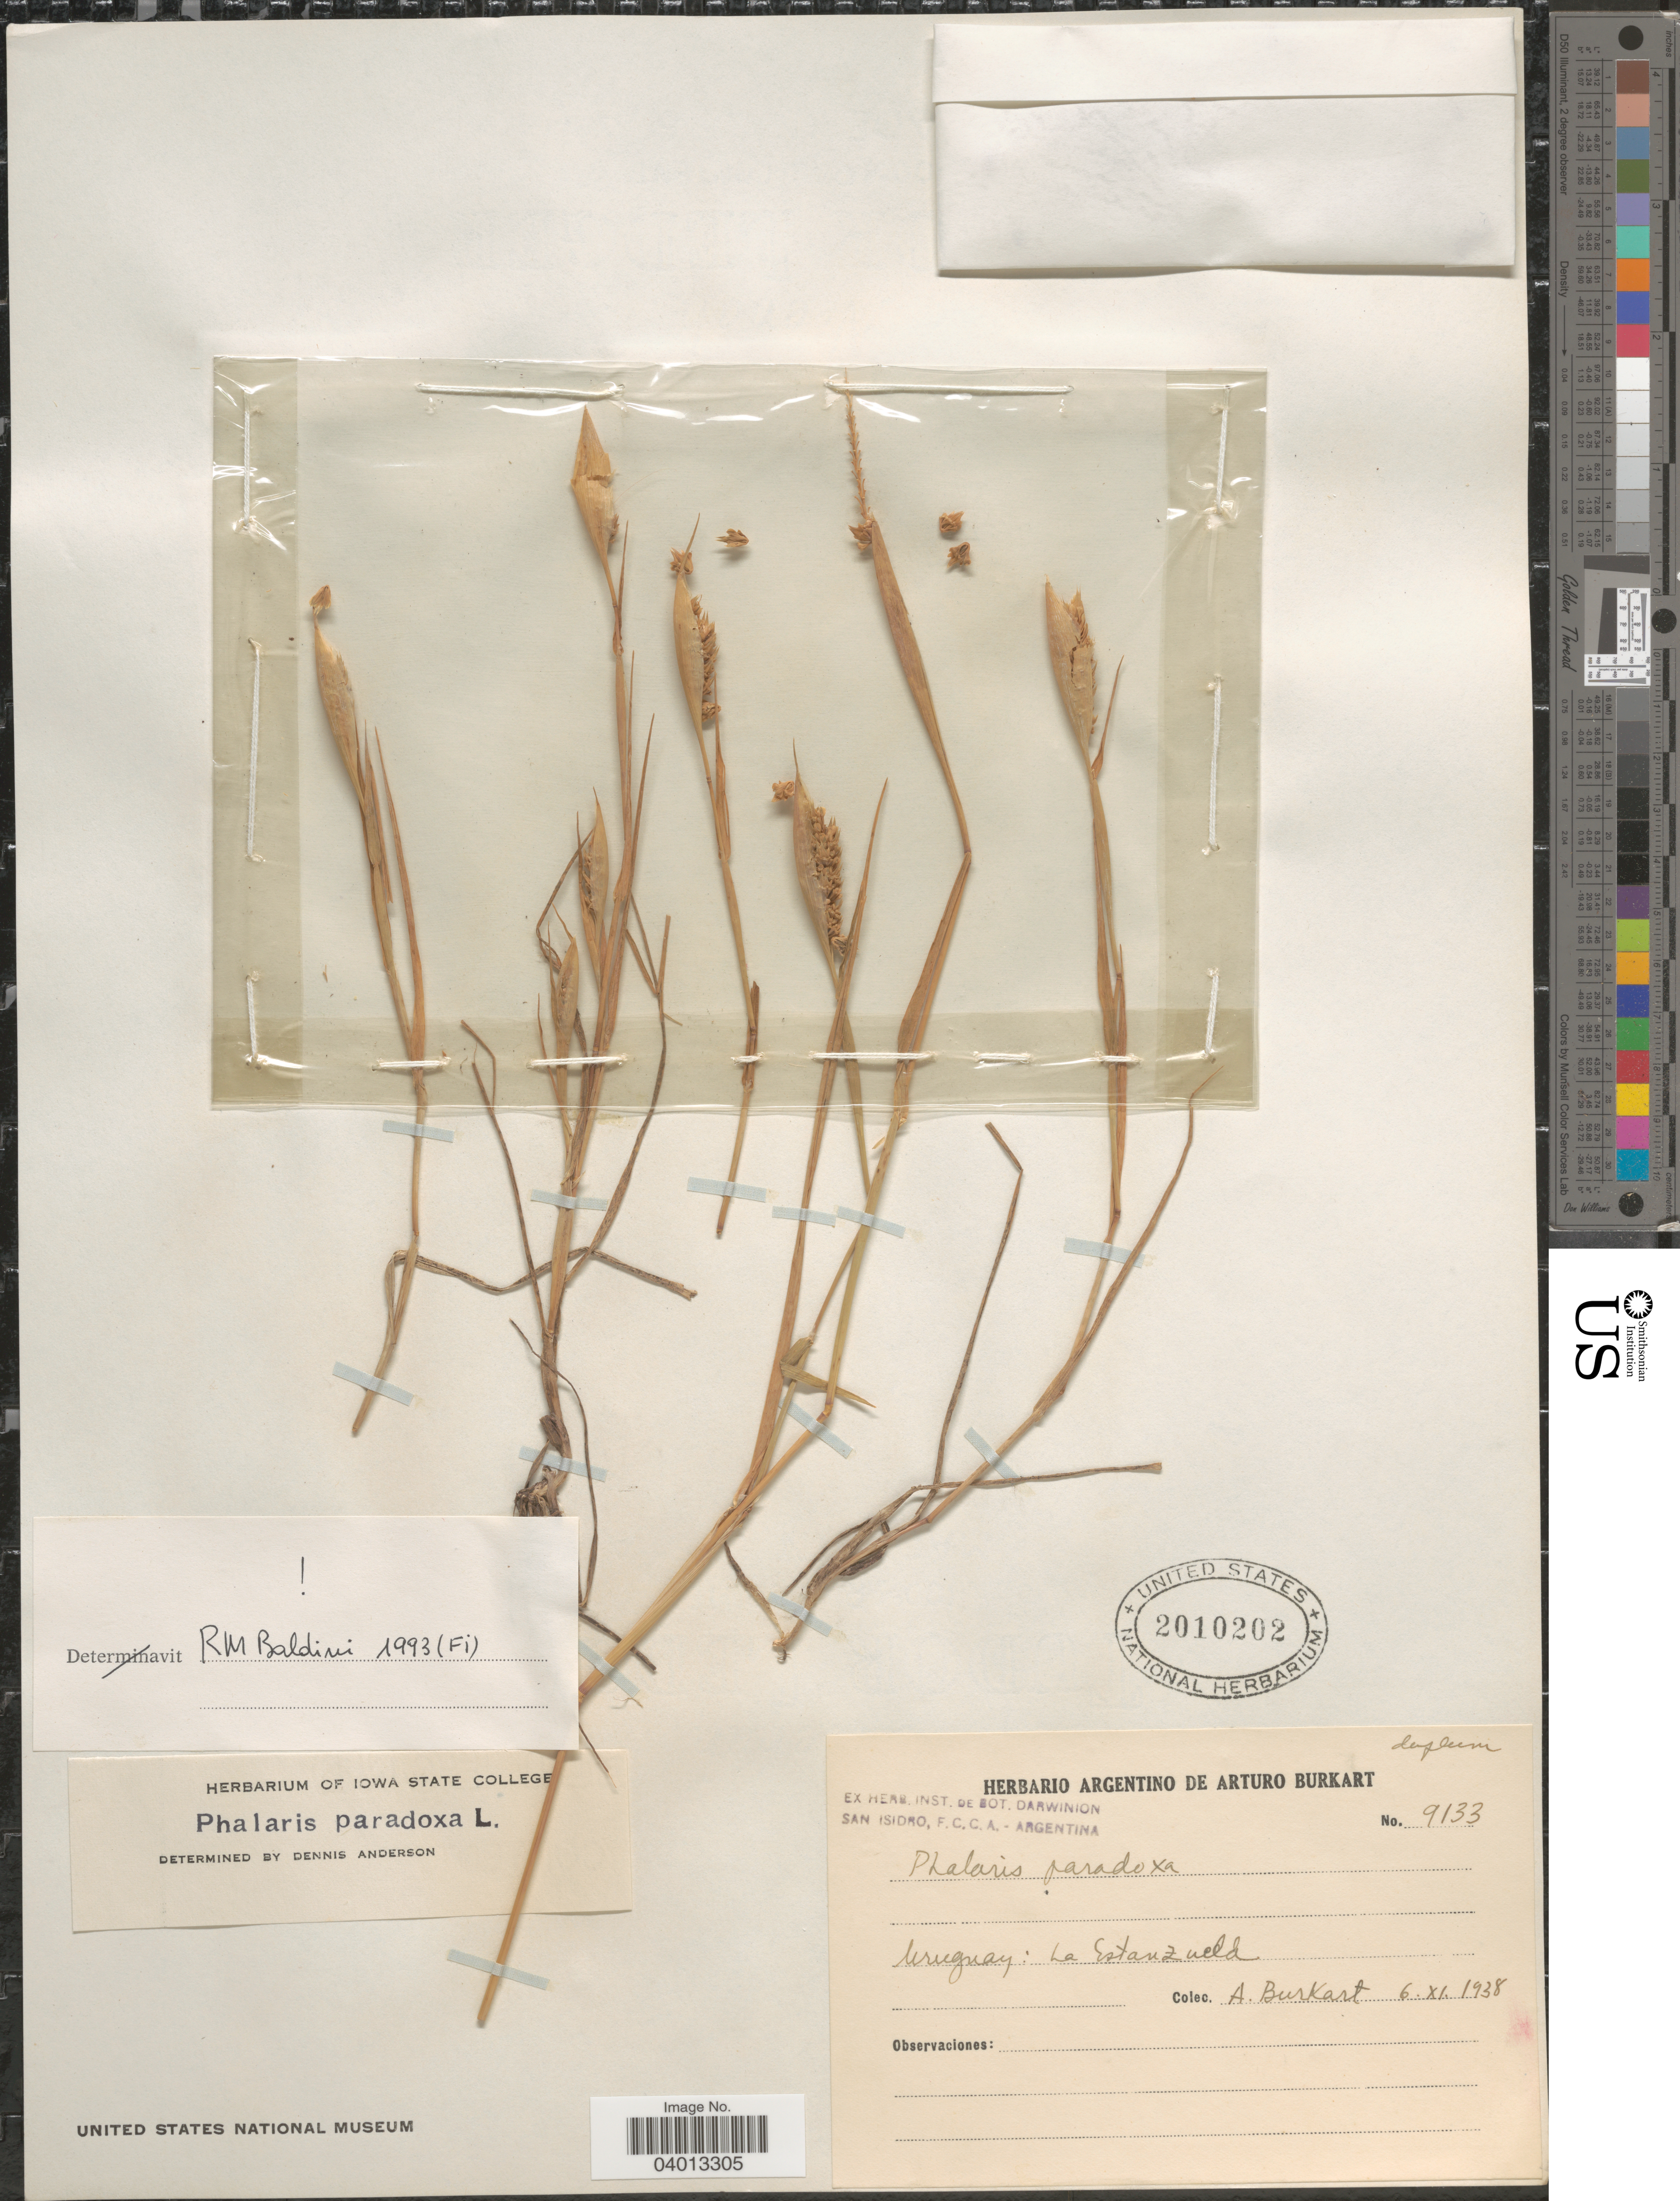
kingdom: Plantae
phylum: Tracheophyta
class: Liliopsida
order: Poales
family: Poaceae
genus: Phalaris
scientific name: Phalaris paradoxa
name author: L.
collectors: A. E. Burkart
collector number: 9133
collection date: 1938-11-06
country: Uruguay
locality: La Estanzuela.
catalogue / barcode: US 2010202